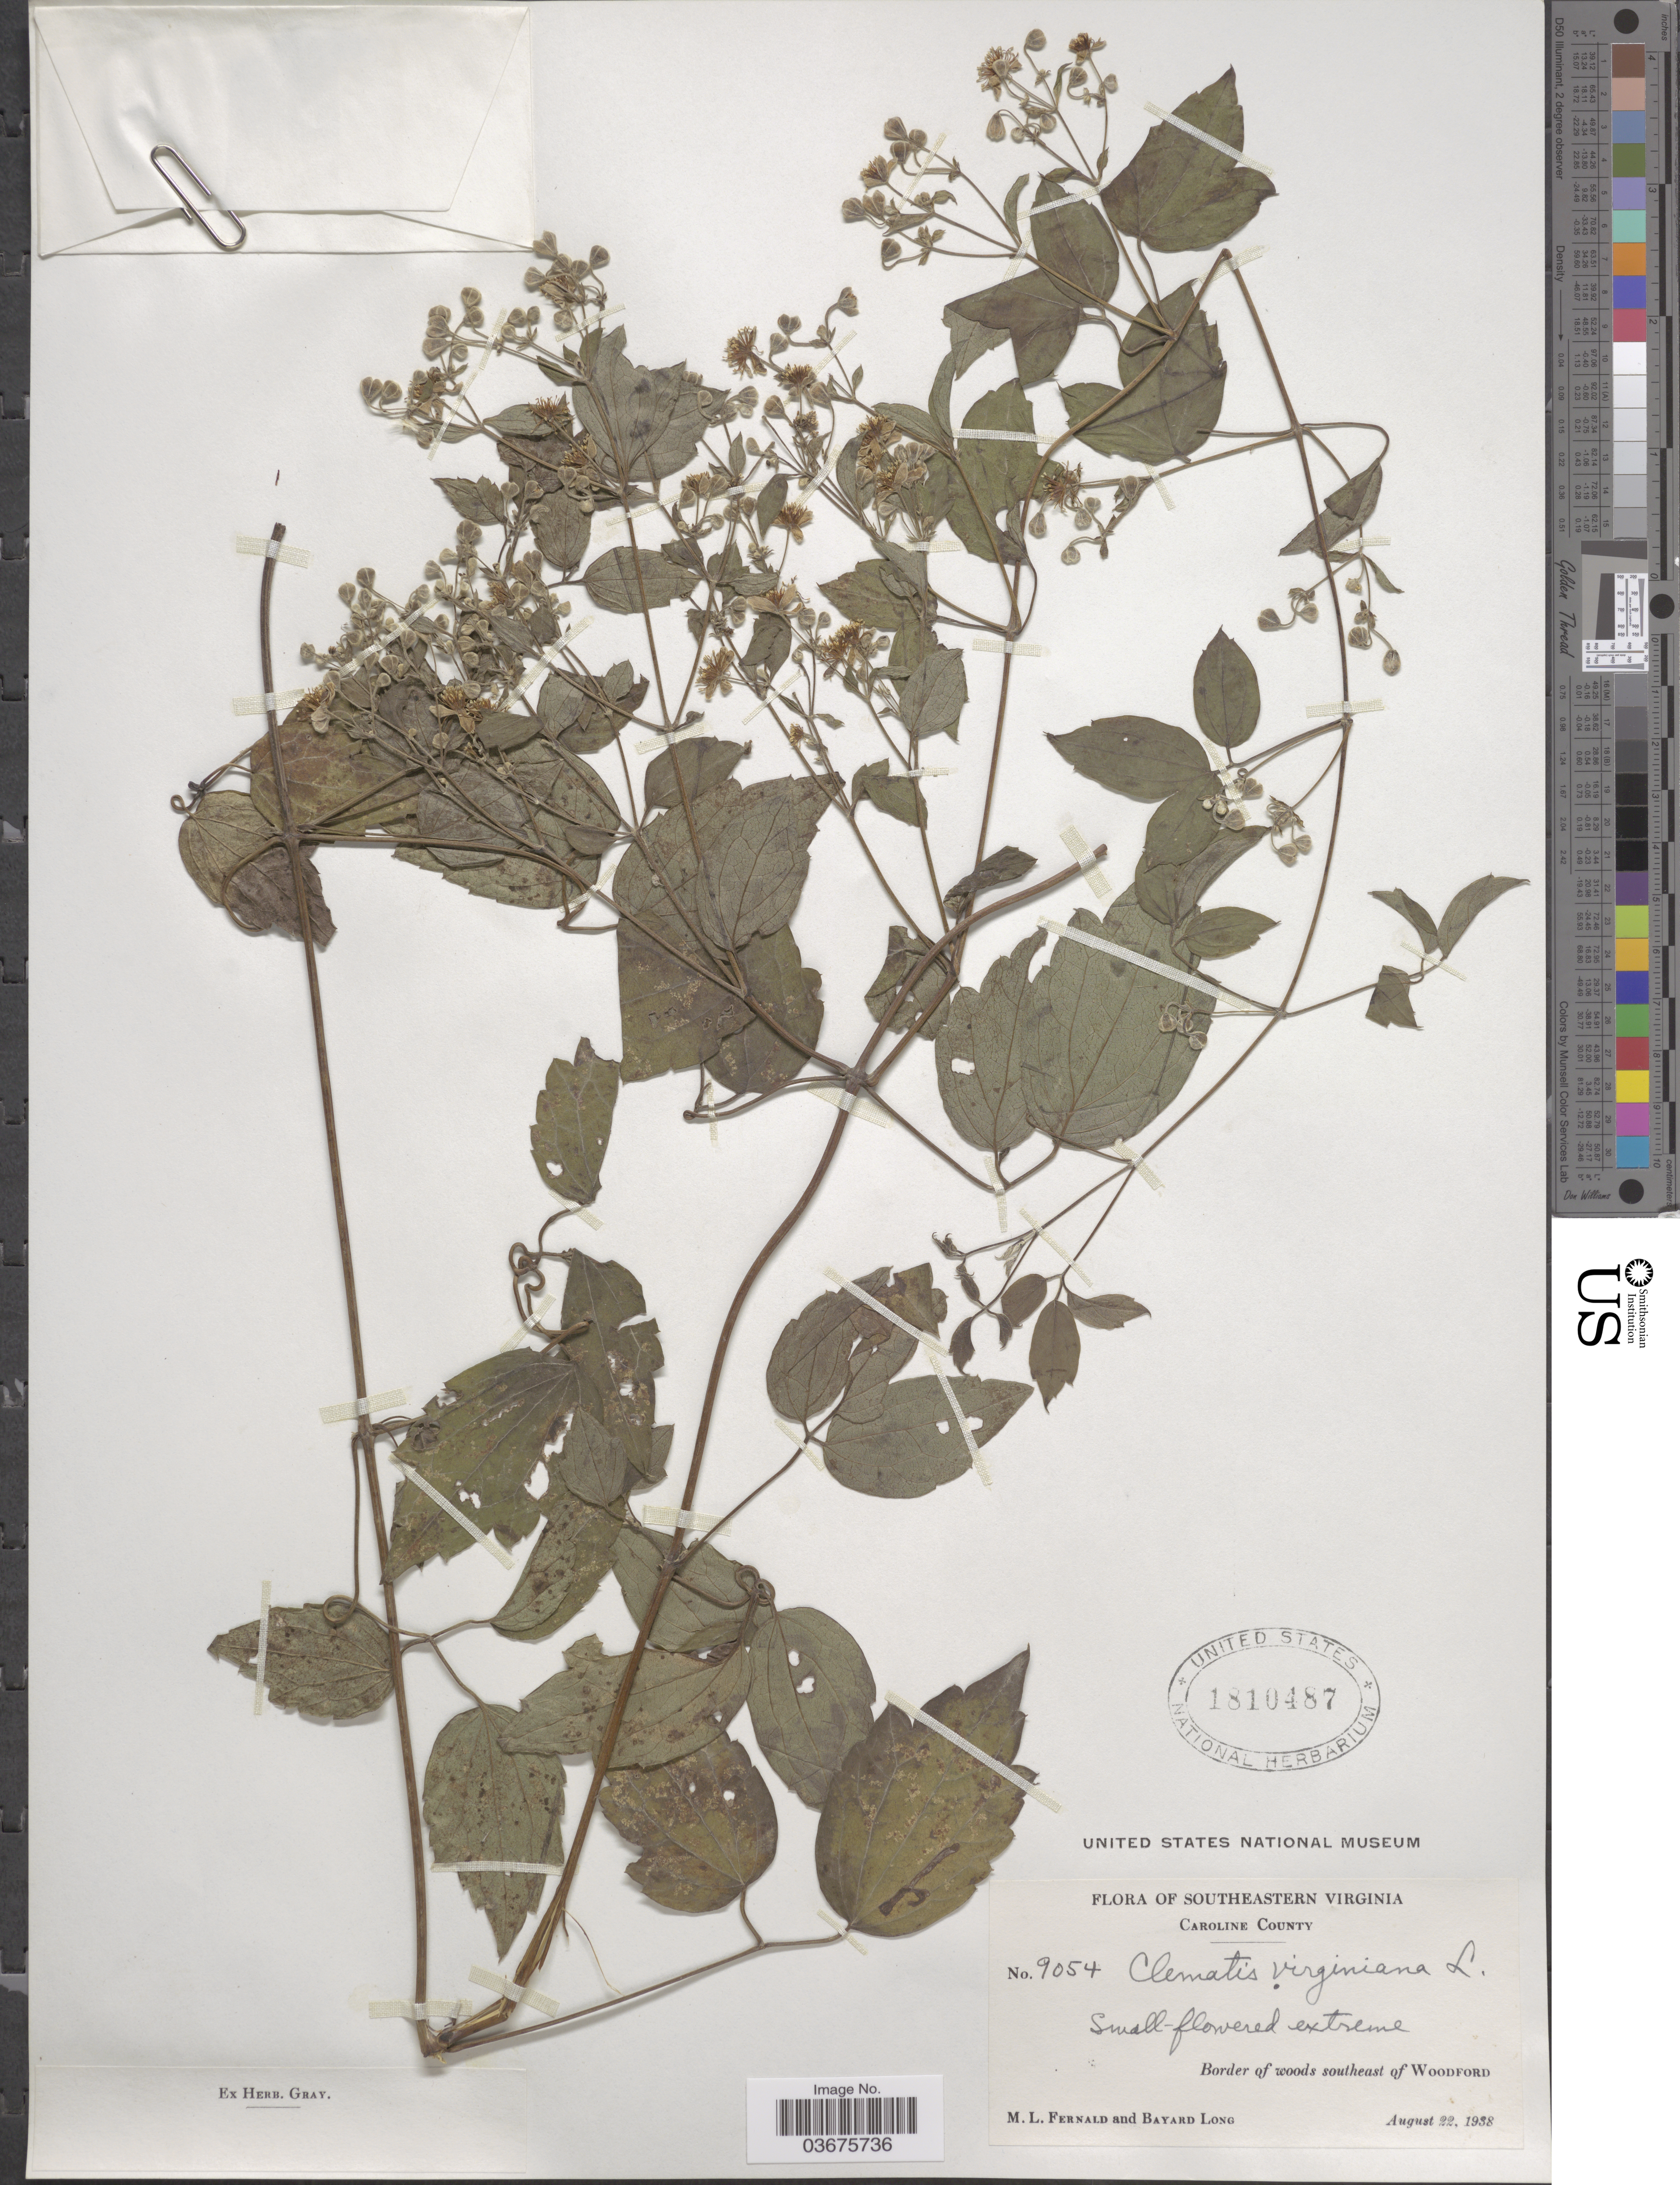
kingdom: Plantae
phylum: Tracheophyta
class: Magnoliopsida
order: Ranunculales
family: Ranunculaceae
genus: Clematis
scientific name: Clematis virginiana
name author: L.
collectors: M. L. Fernald & B. Long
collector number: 9054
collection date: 1938-08-22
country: United States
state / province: Virginia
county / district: Caroline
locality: Southeastern Virginia. Caroline County. Border of woods southeast of Woodford.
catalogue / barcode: US 1810487